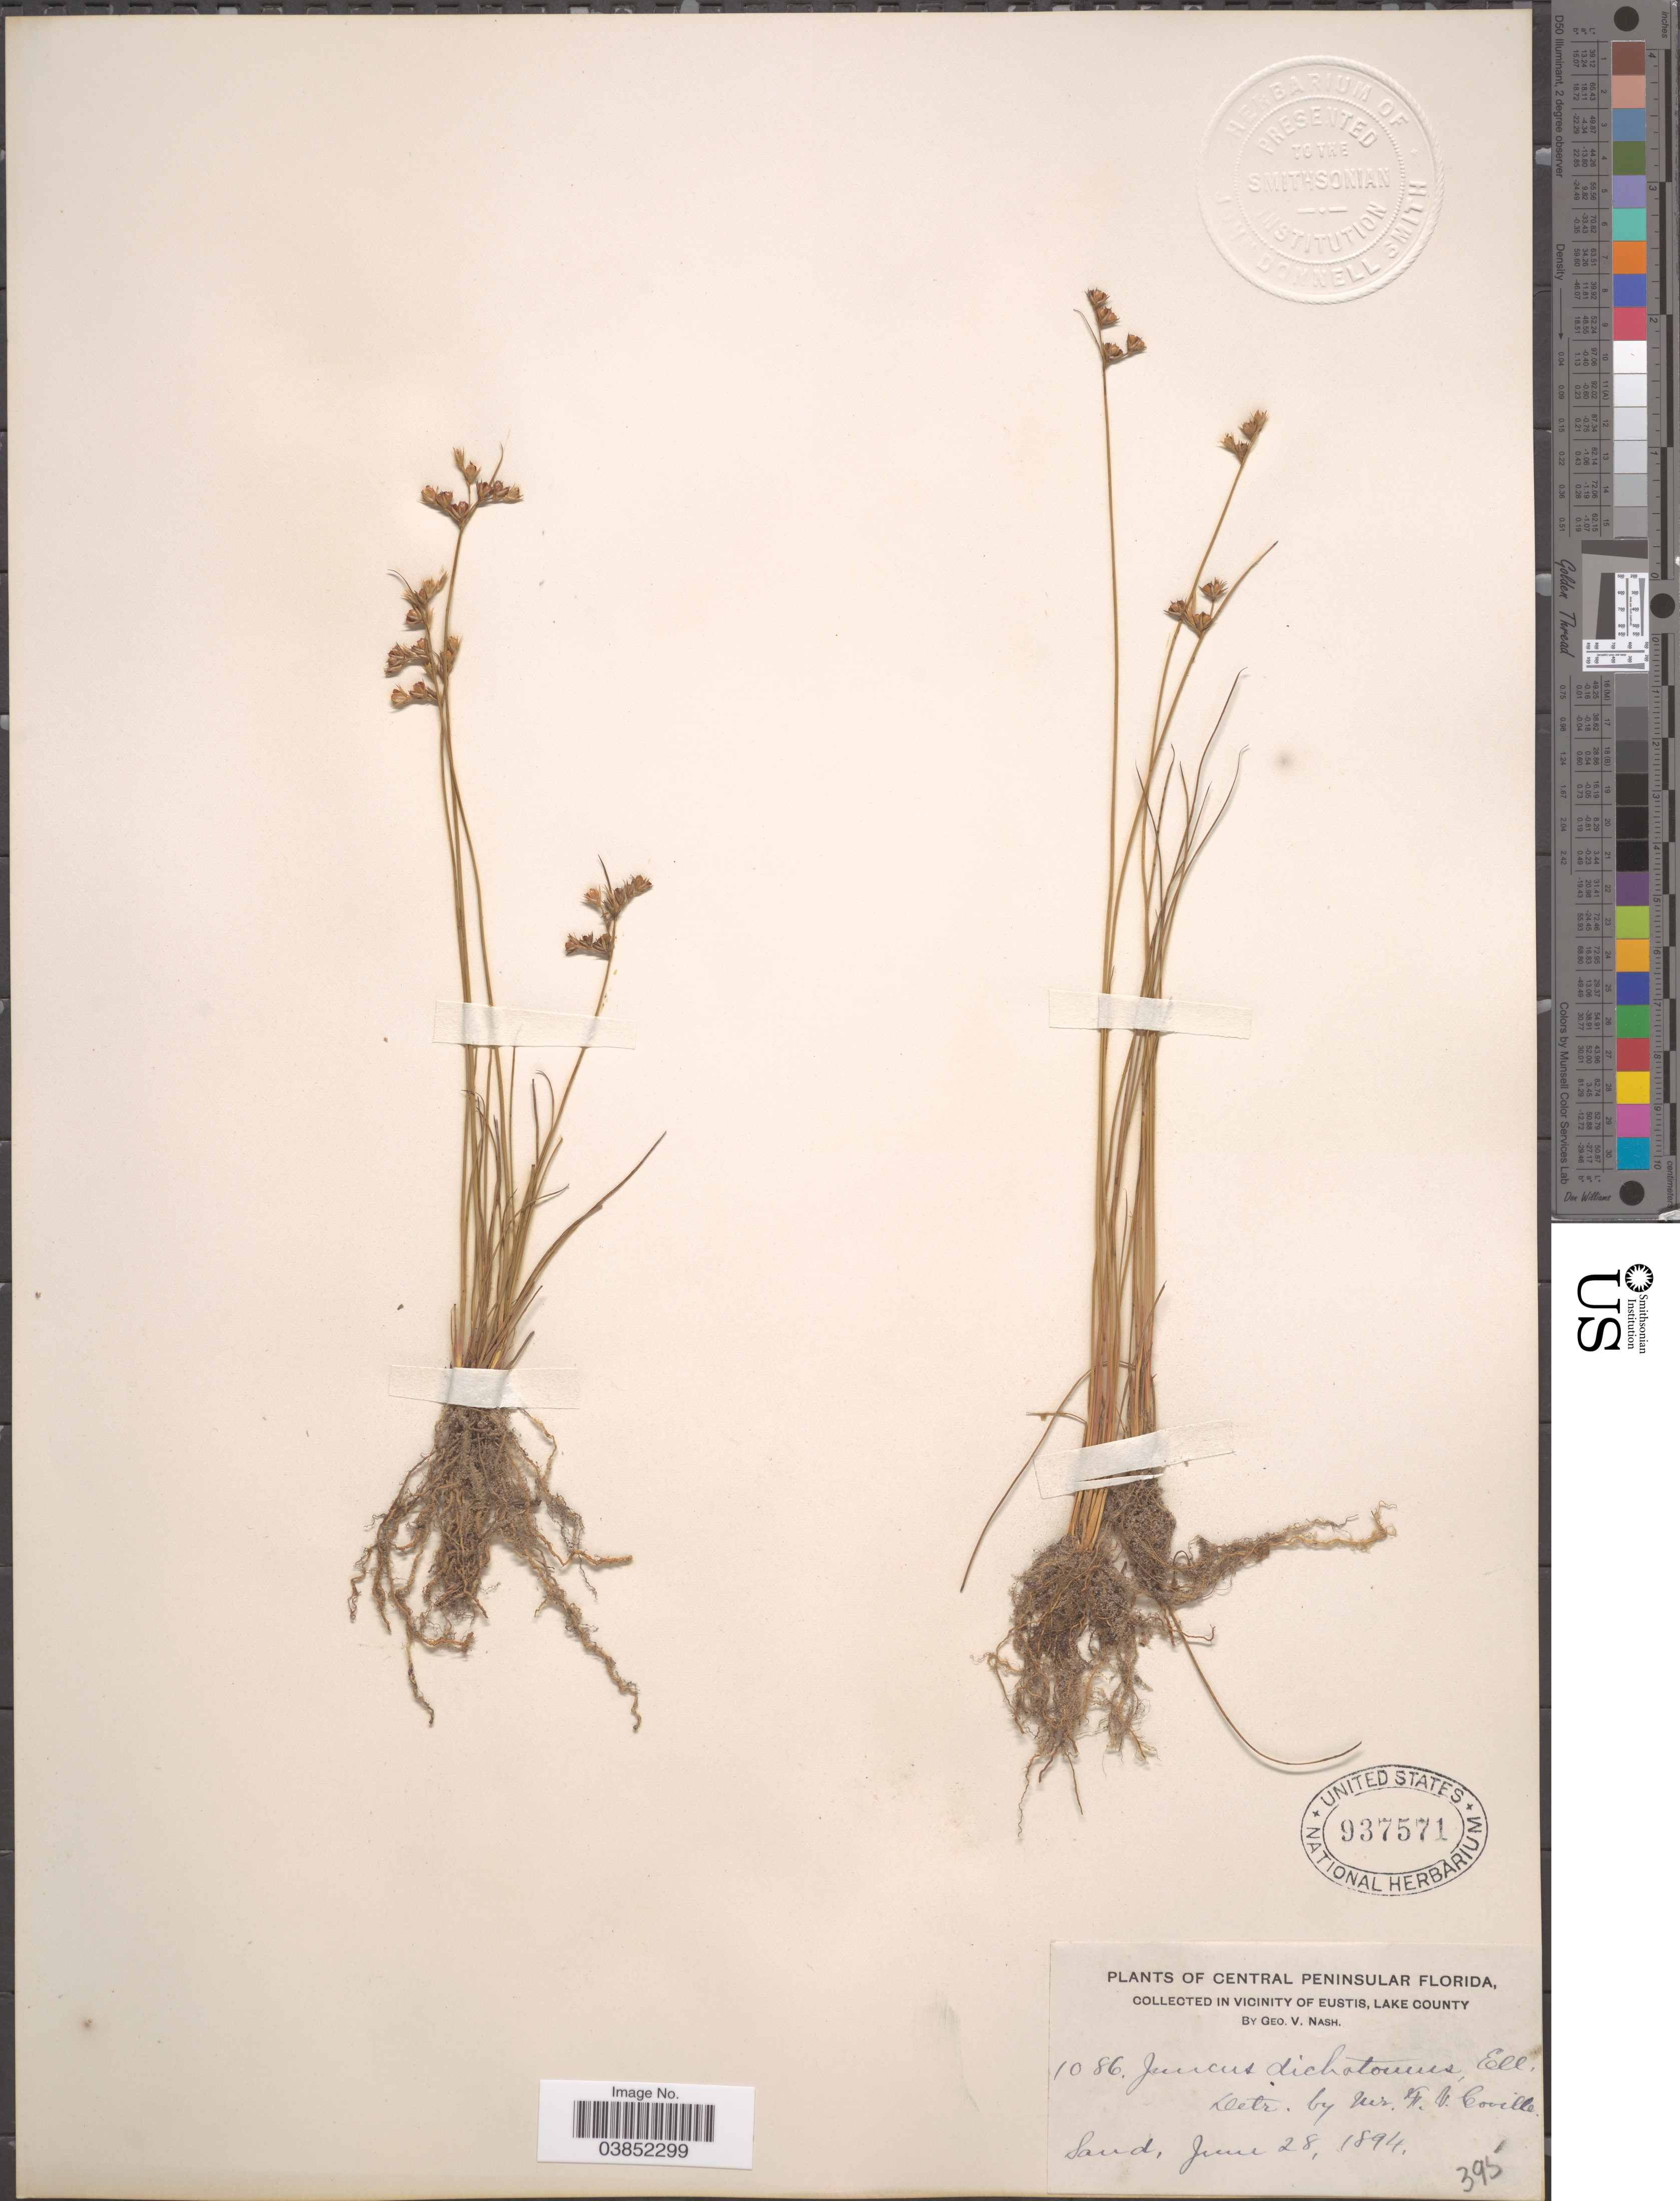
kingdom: Plantae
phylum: Tracheophyta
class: Liliopsida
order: Poales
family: Juncaceae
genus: Juncus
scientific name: Juncus dichotomus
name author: Elliott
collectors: G. V. Nash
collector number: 1086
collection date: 1894-06-28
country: United States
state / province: Florida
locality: Central Peninsular Florida. In vicinity of Eustis, Lake County.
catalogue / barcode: US 937571